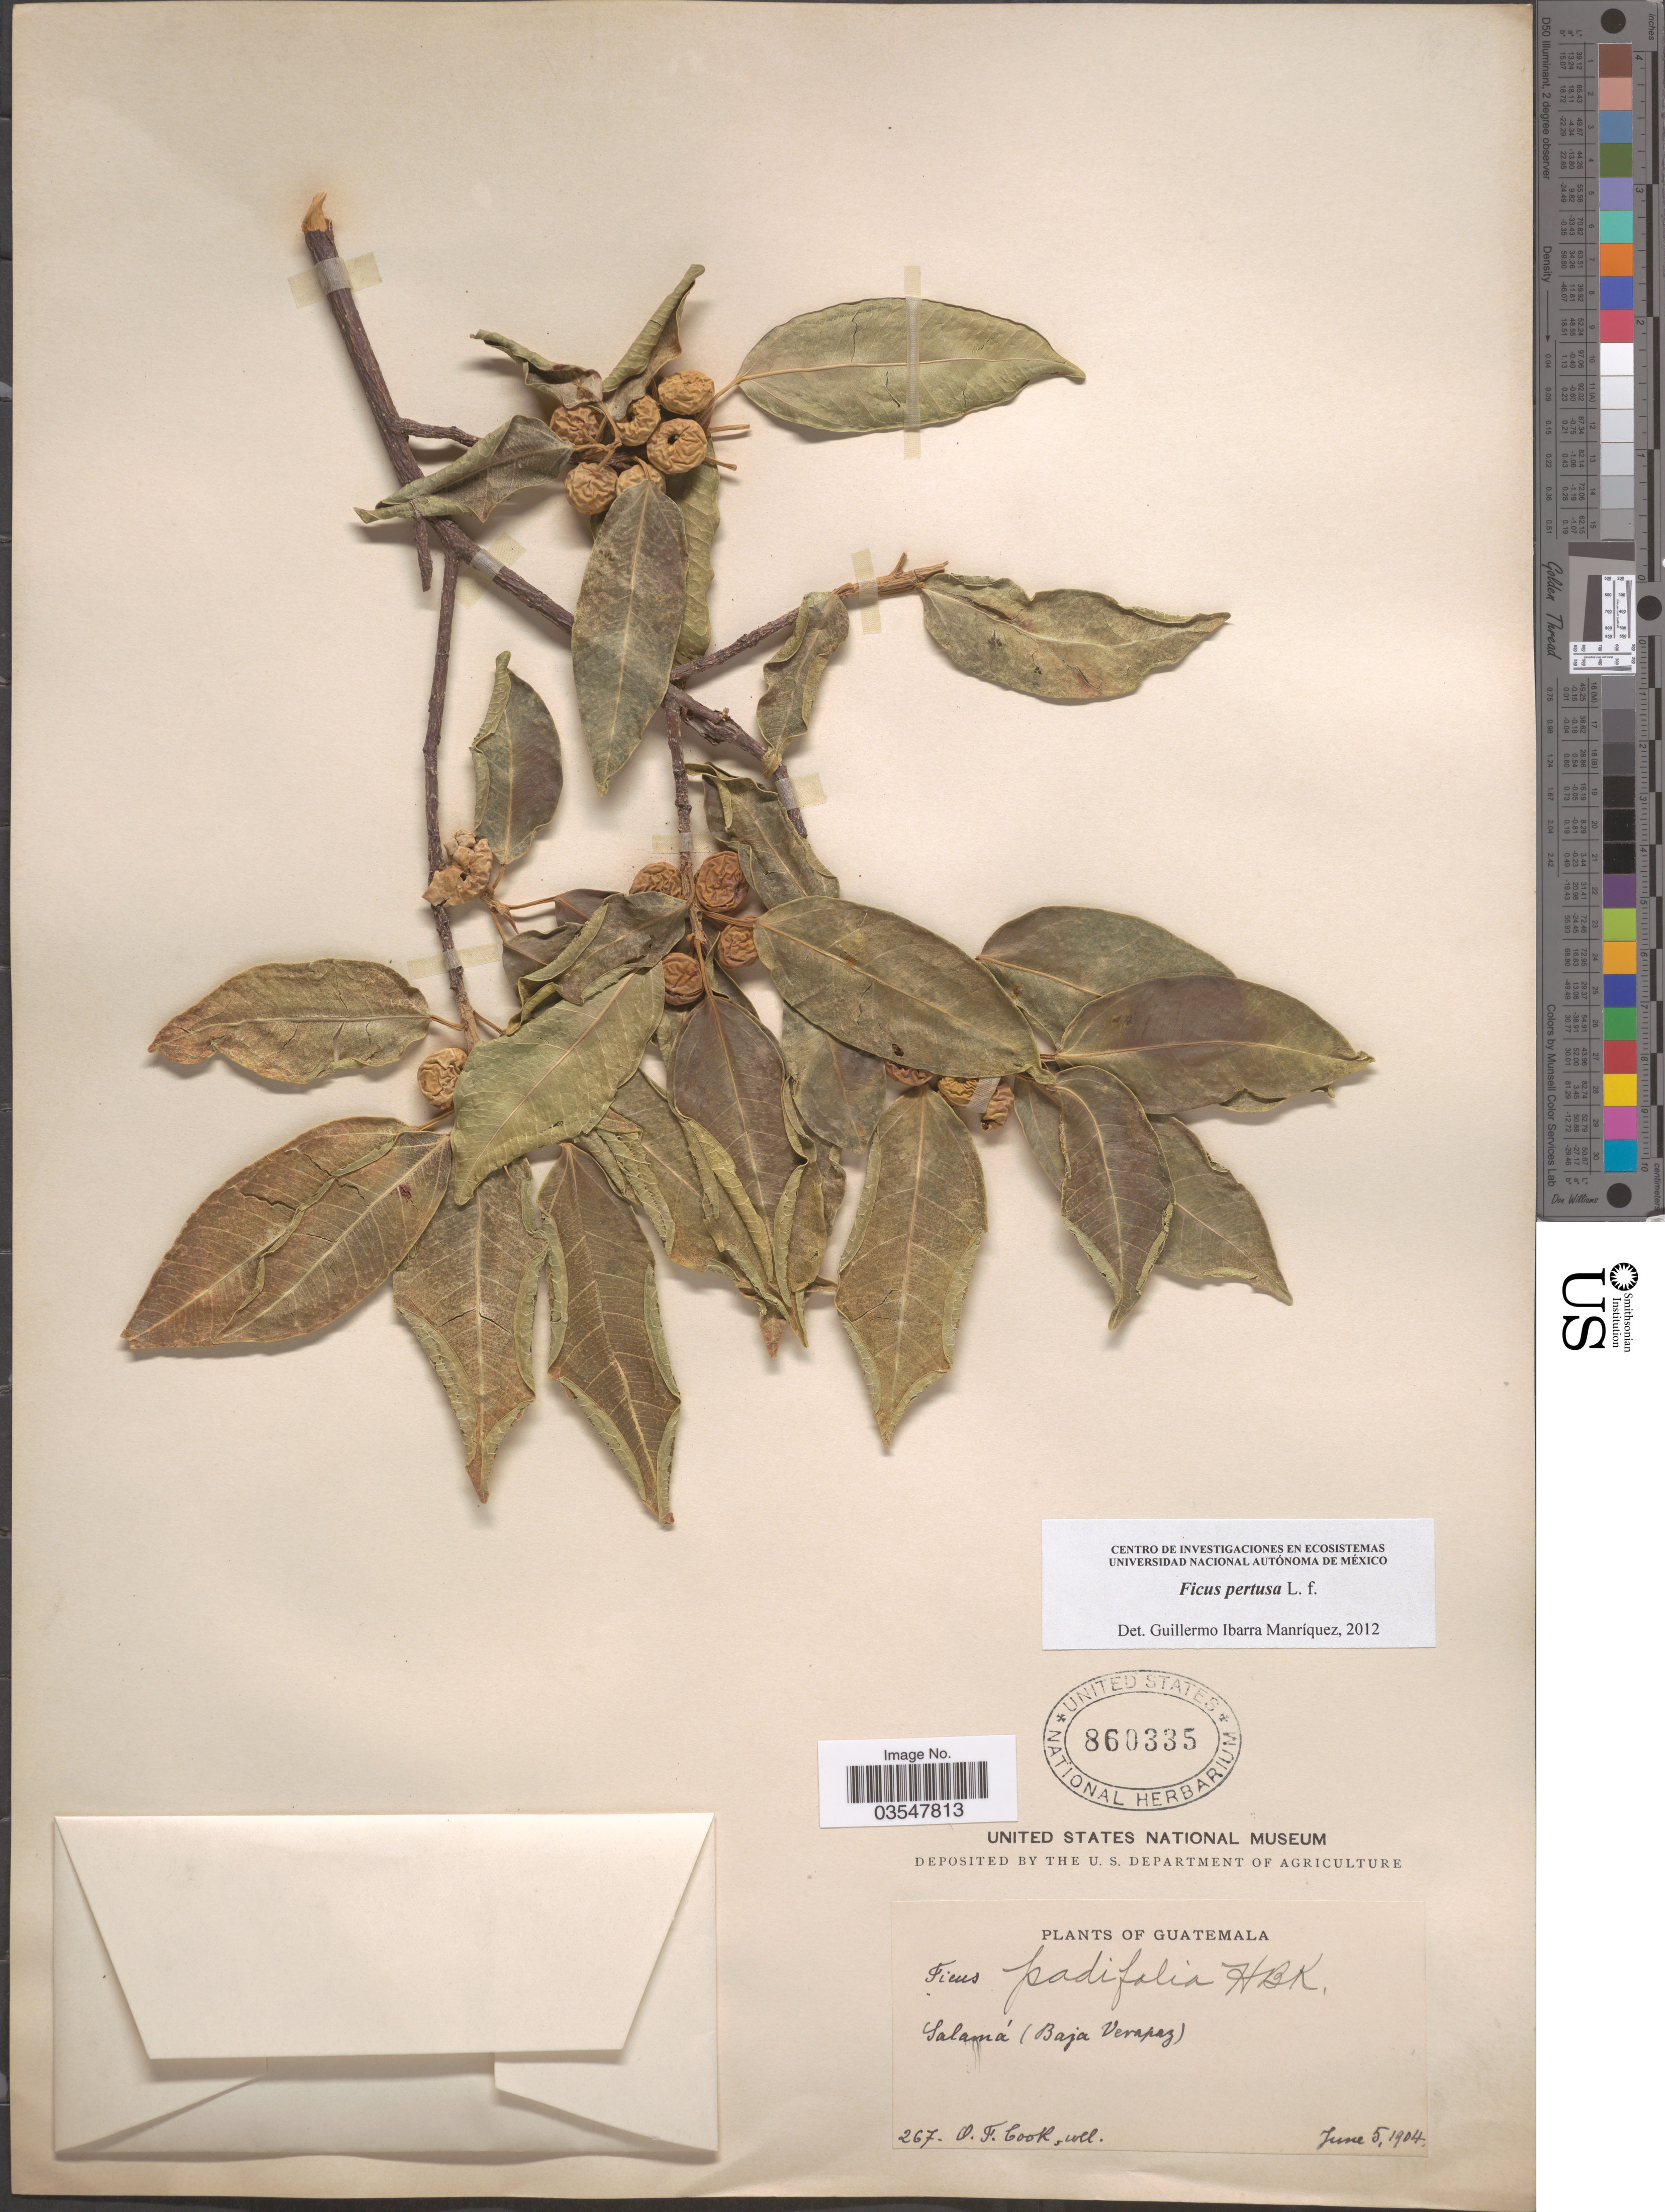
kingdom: Plantae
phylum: Tracheophyta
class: Magnoliopsida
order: Rosales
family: Moraceae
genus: Ficus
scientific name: Ficus pertusa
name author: L. f.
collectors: O. F. Cook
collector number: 267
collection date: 1904-06-05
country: Guatemala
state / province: Baja Verapaz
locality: Salamá.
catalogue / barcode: US 860335